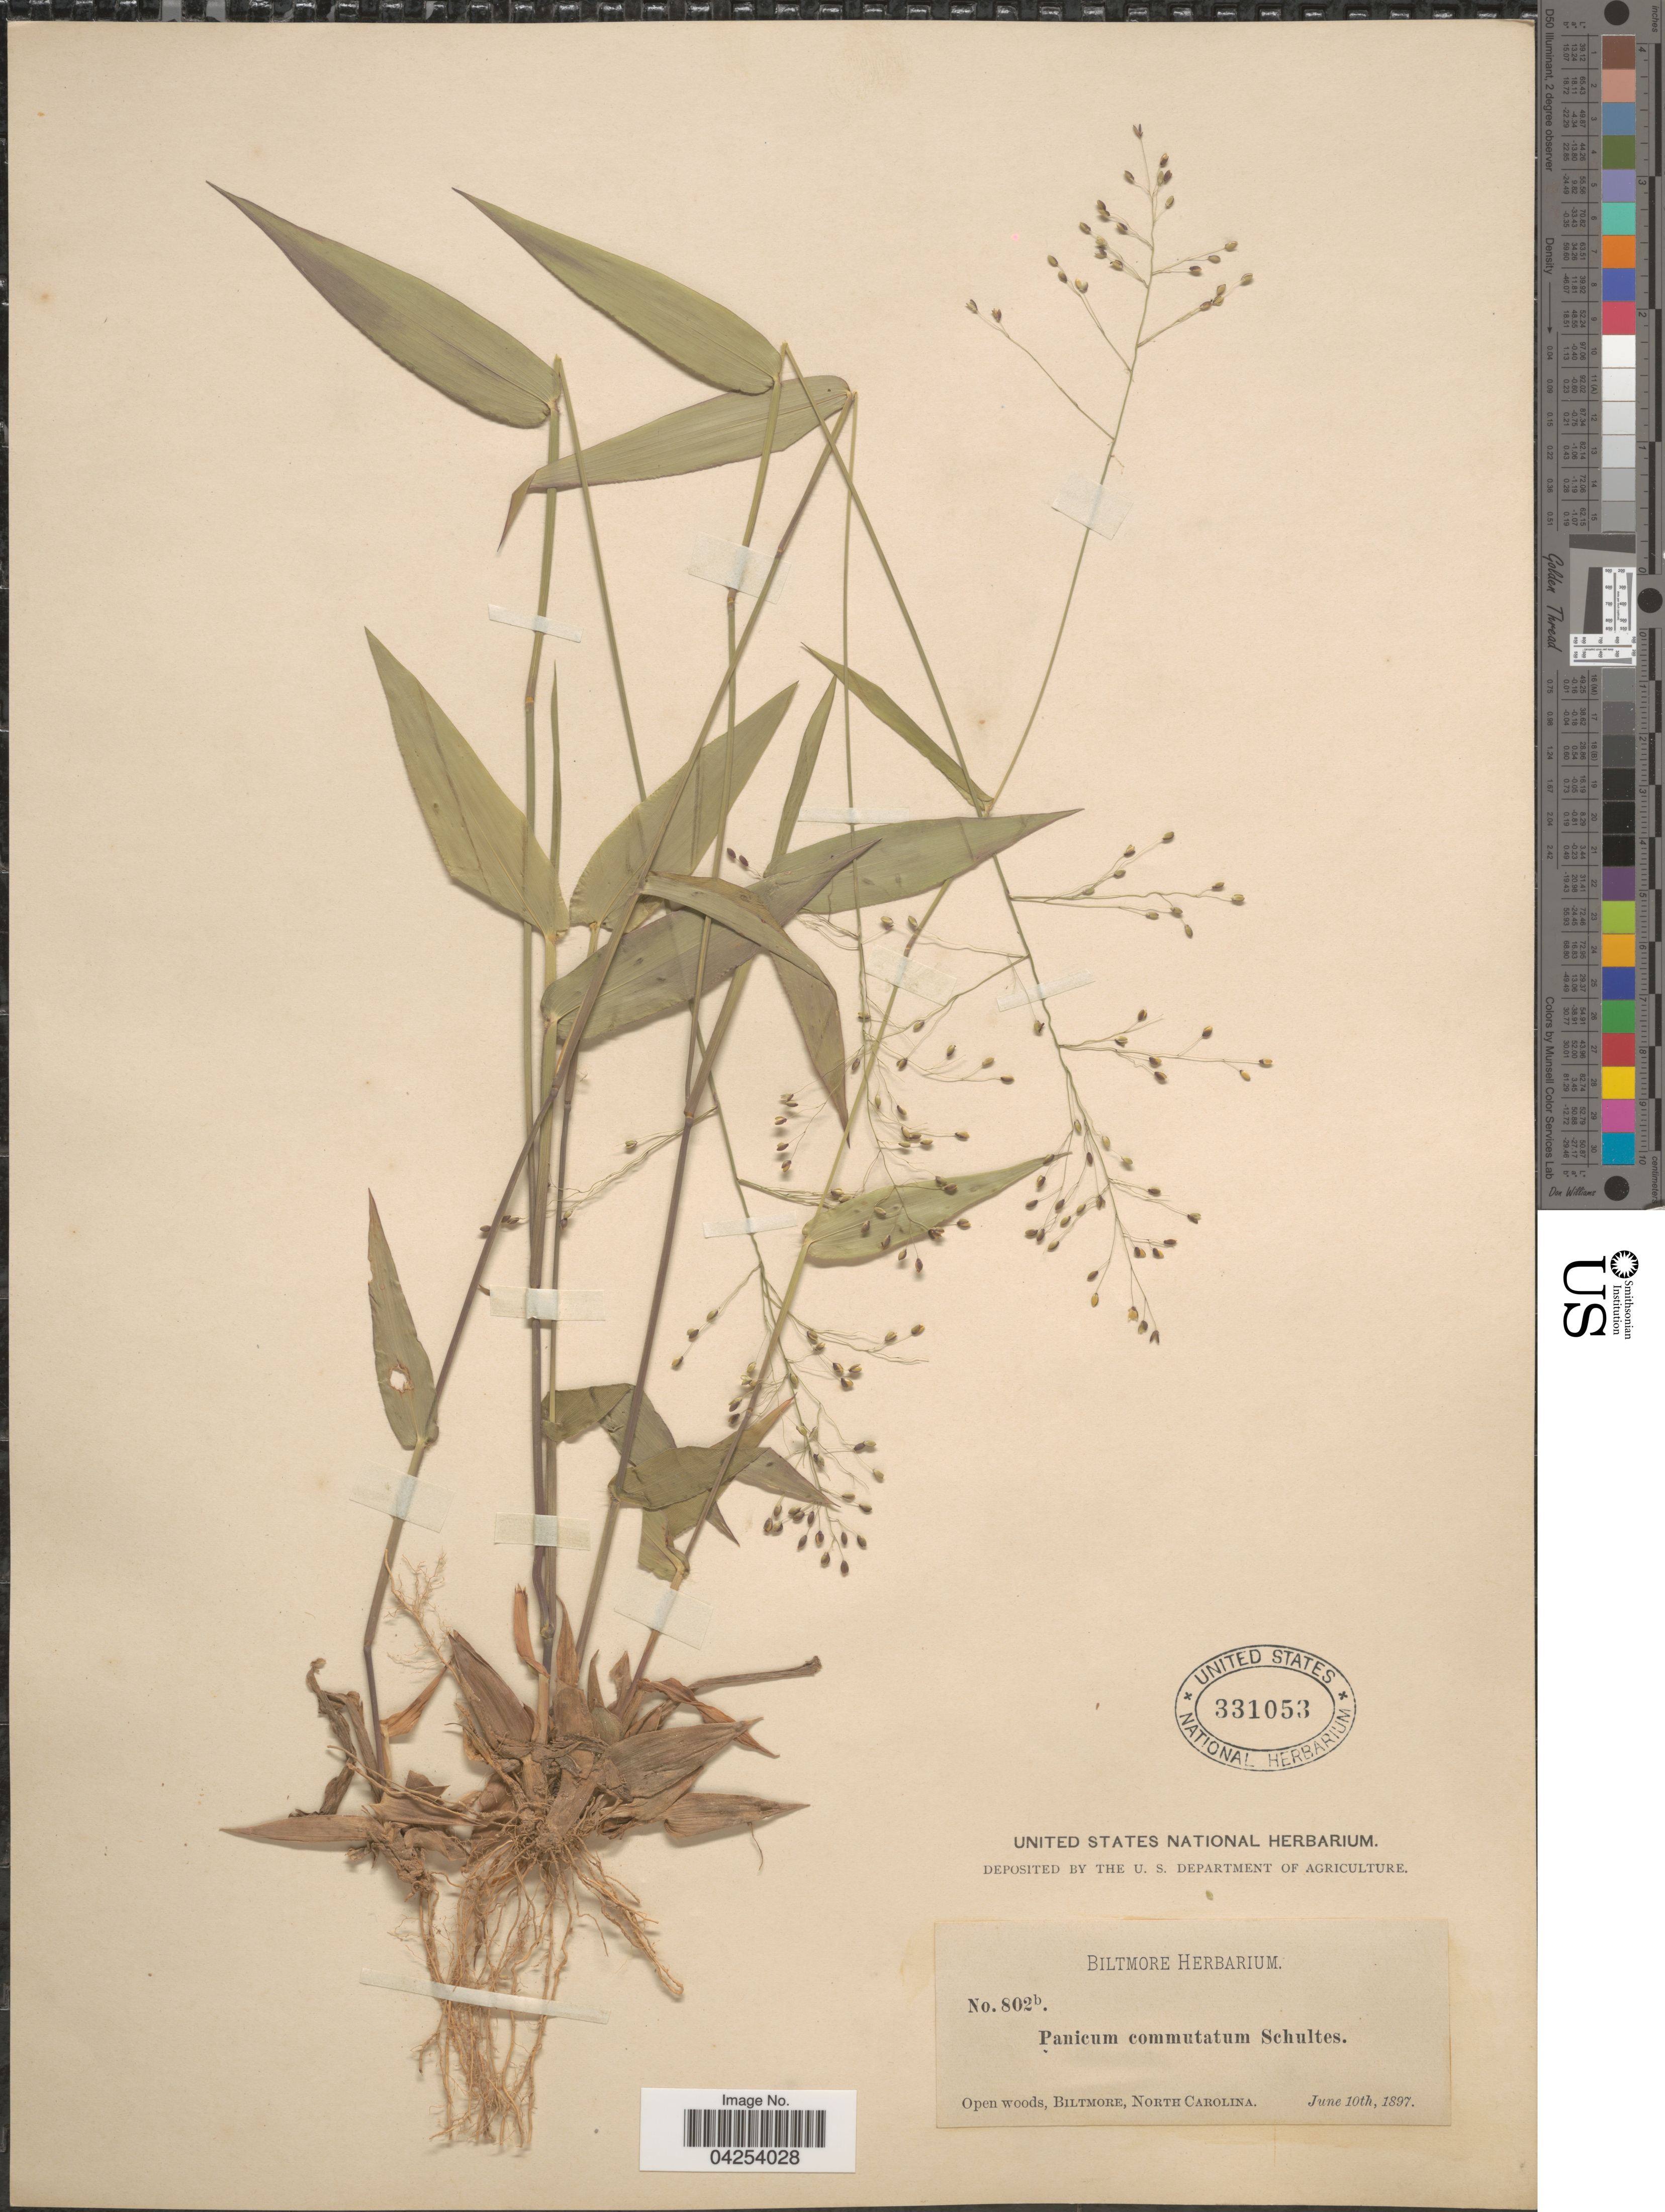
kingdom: Plantae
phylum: Tracheophyta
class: Liliopsida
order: Poales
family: Poaceae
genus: Dichanthelium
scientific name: Dichanthelium commutatum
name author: (Schult.) Gould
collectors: ex herb. Biltmore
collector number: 802b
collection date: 1897-06-10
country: United States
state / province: North Carolina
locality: Open woods, Biltmore.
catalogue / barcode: US 331053